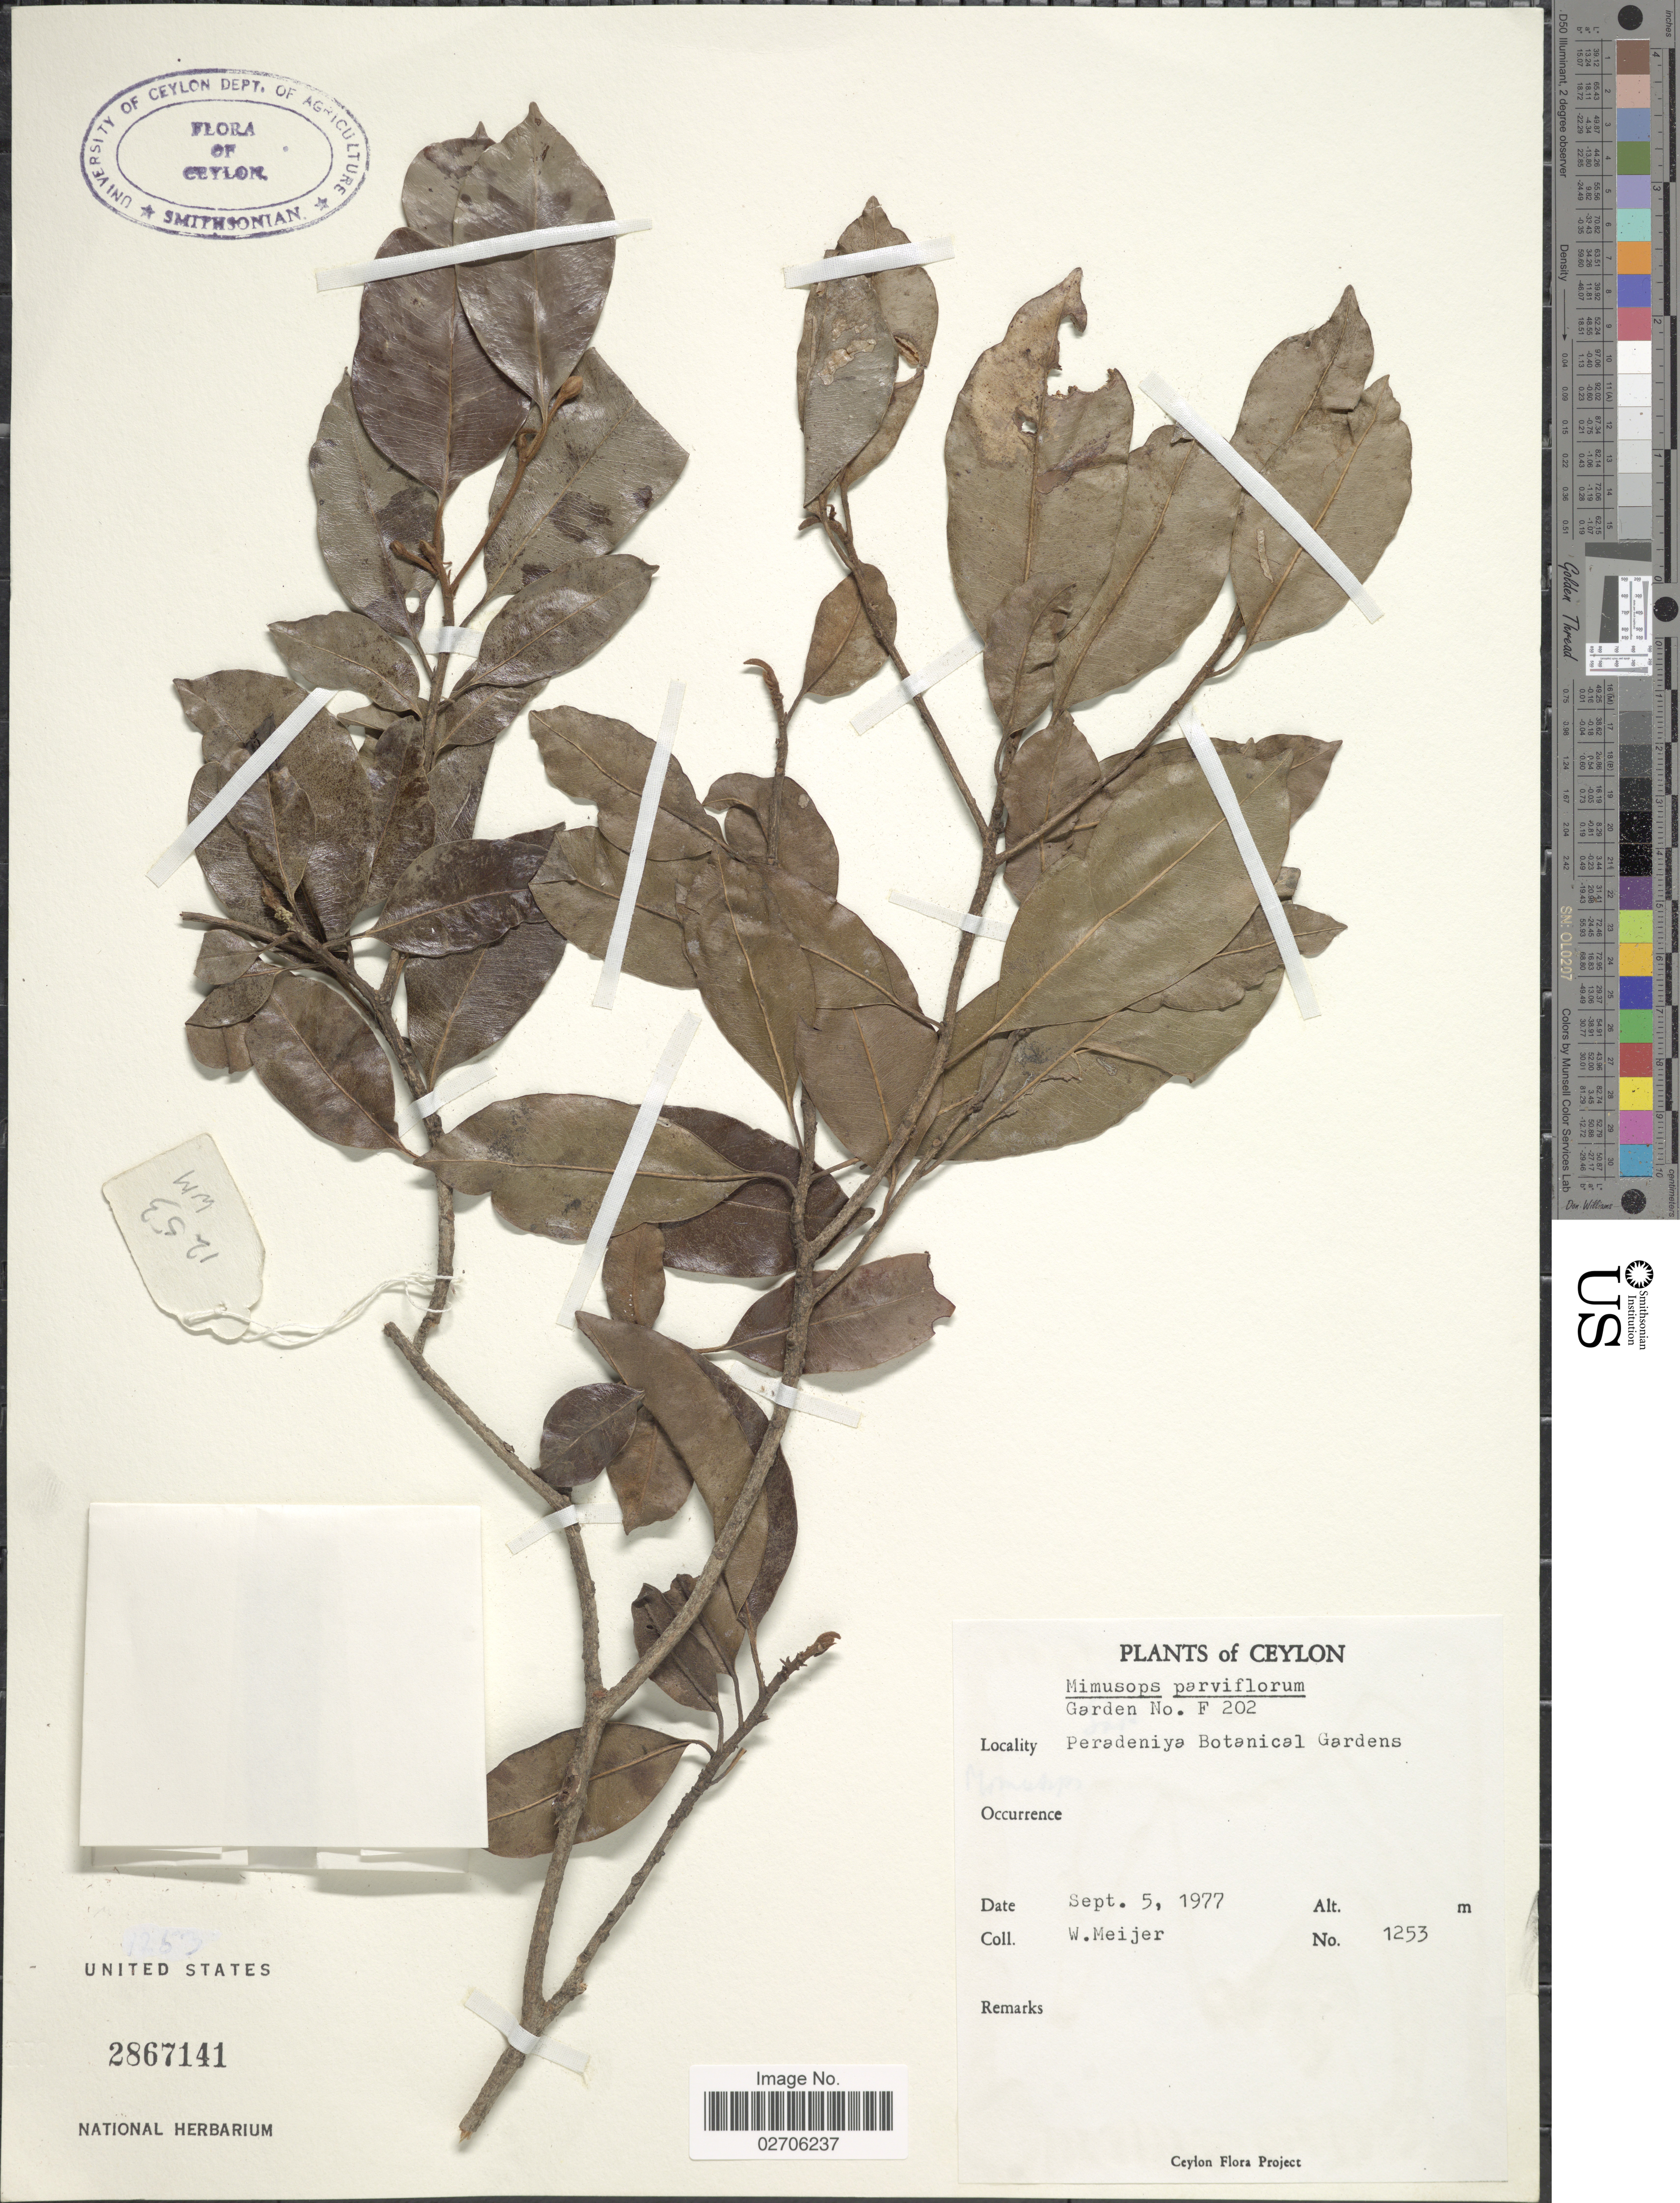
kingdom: Plantae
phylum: Tracheophyta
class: Magnoliopsida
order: Ericales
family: Sapotaceae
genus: Mimusops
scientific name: Mimusops parvifolia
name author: R. Br.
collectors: W. Meijer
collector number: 1253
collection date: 1977-09-05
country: Sri Lanka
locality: Ceylon. Peradeniya Botanical Gardens.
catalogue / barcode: US 2867141